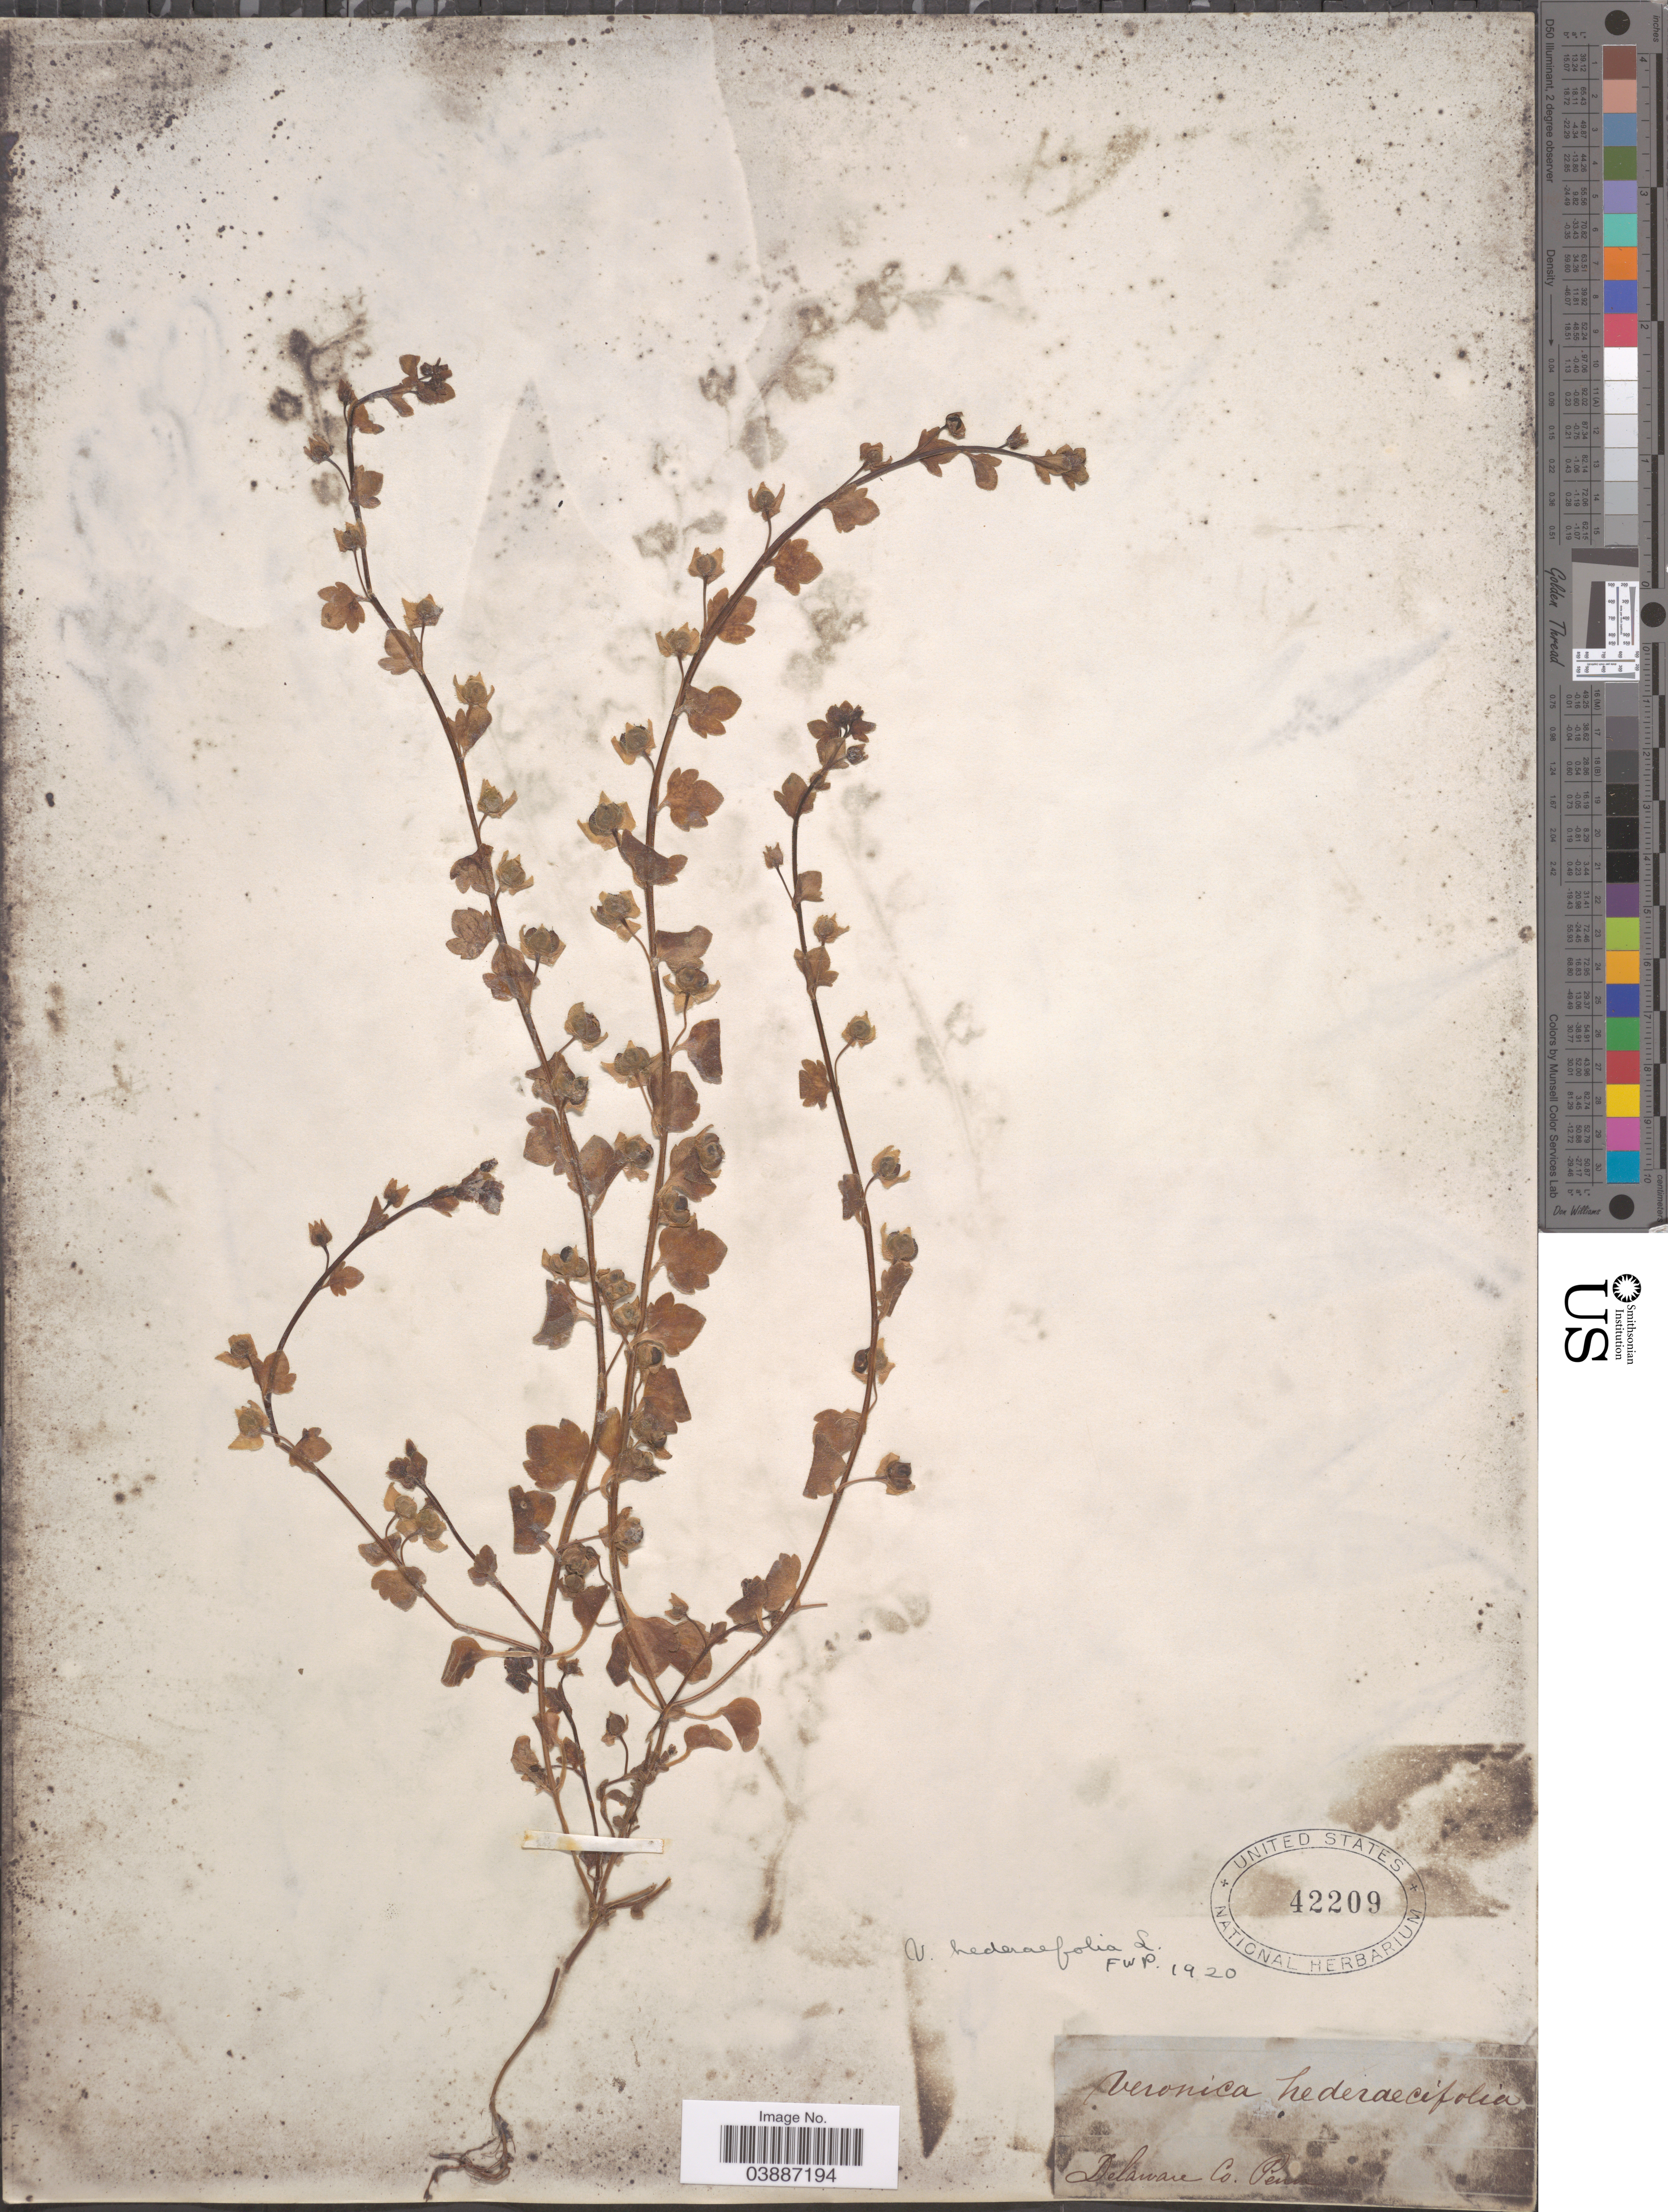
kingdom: Plantae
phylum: Tracheophyta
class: Magnoliopsida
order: Lamiales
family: Plantaginaceae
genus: Veronica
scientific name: Veronica hederifolia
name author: L.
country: United States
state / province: Pennsylvania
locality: Delaware Co.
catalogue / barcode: US 42209